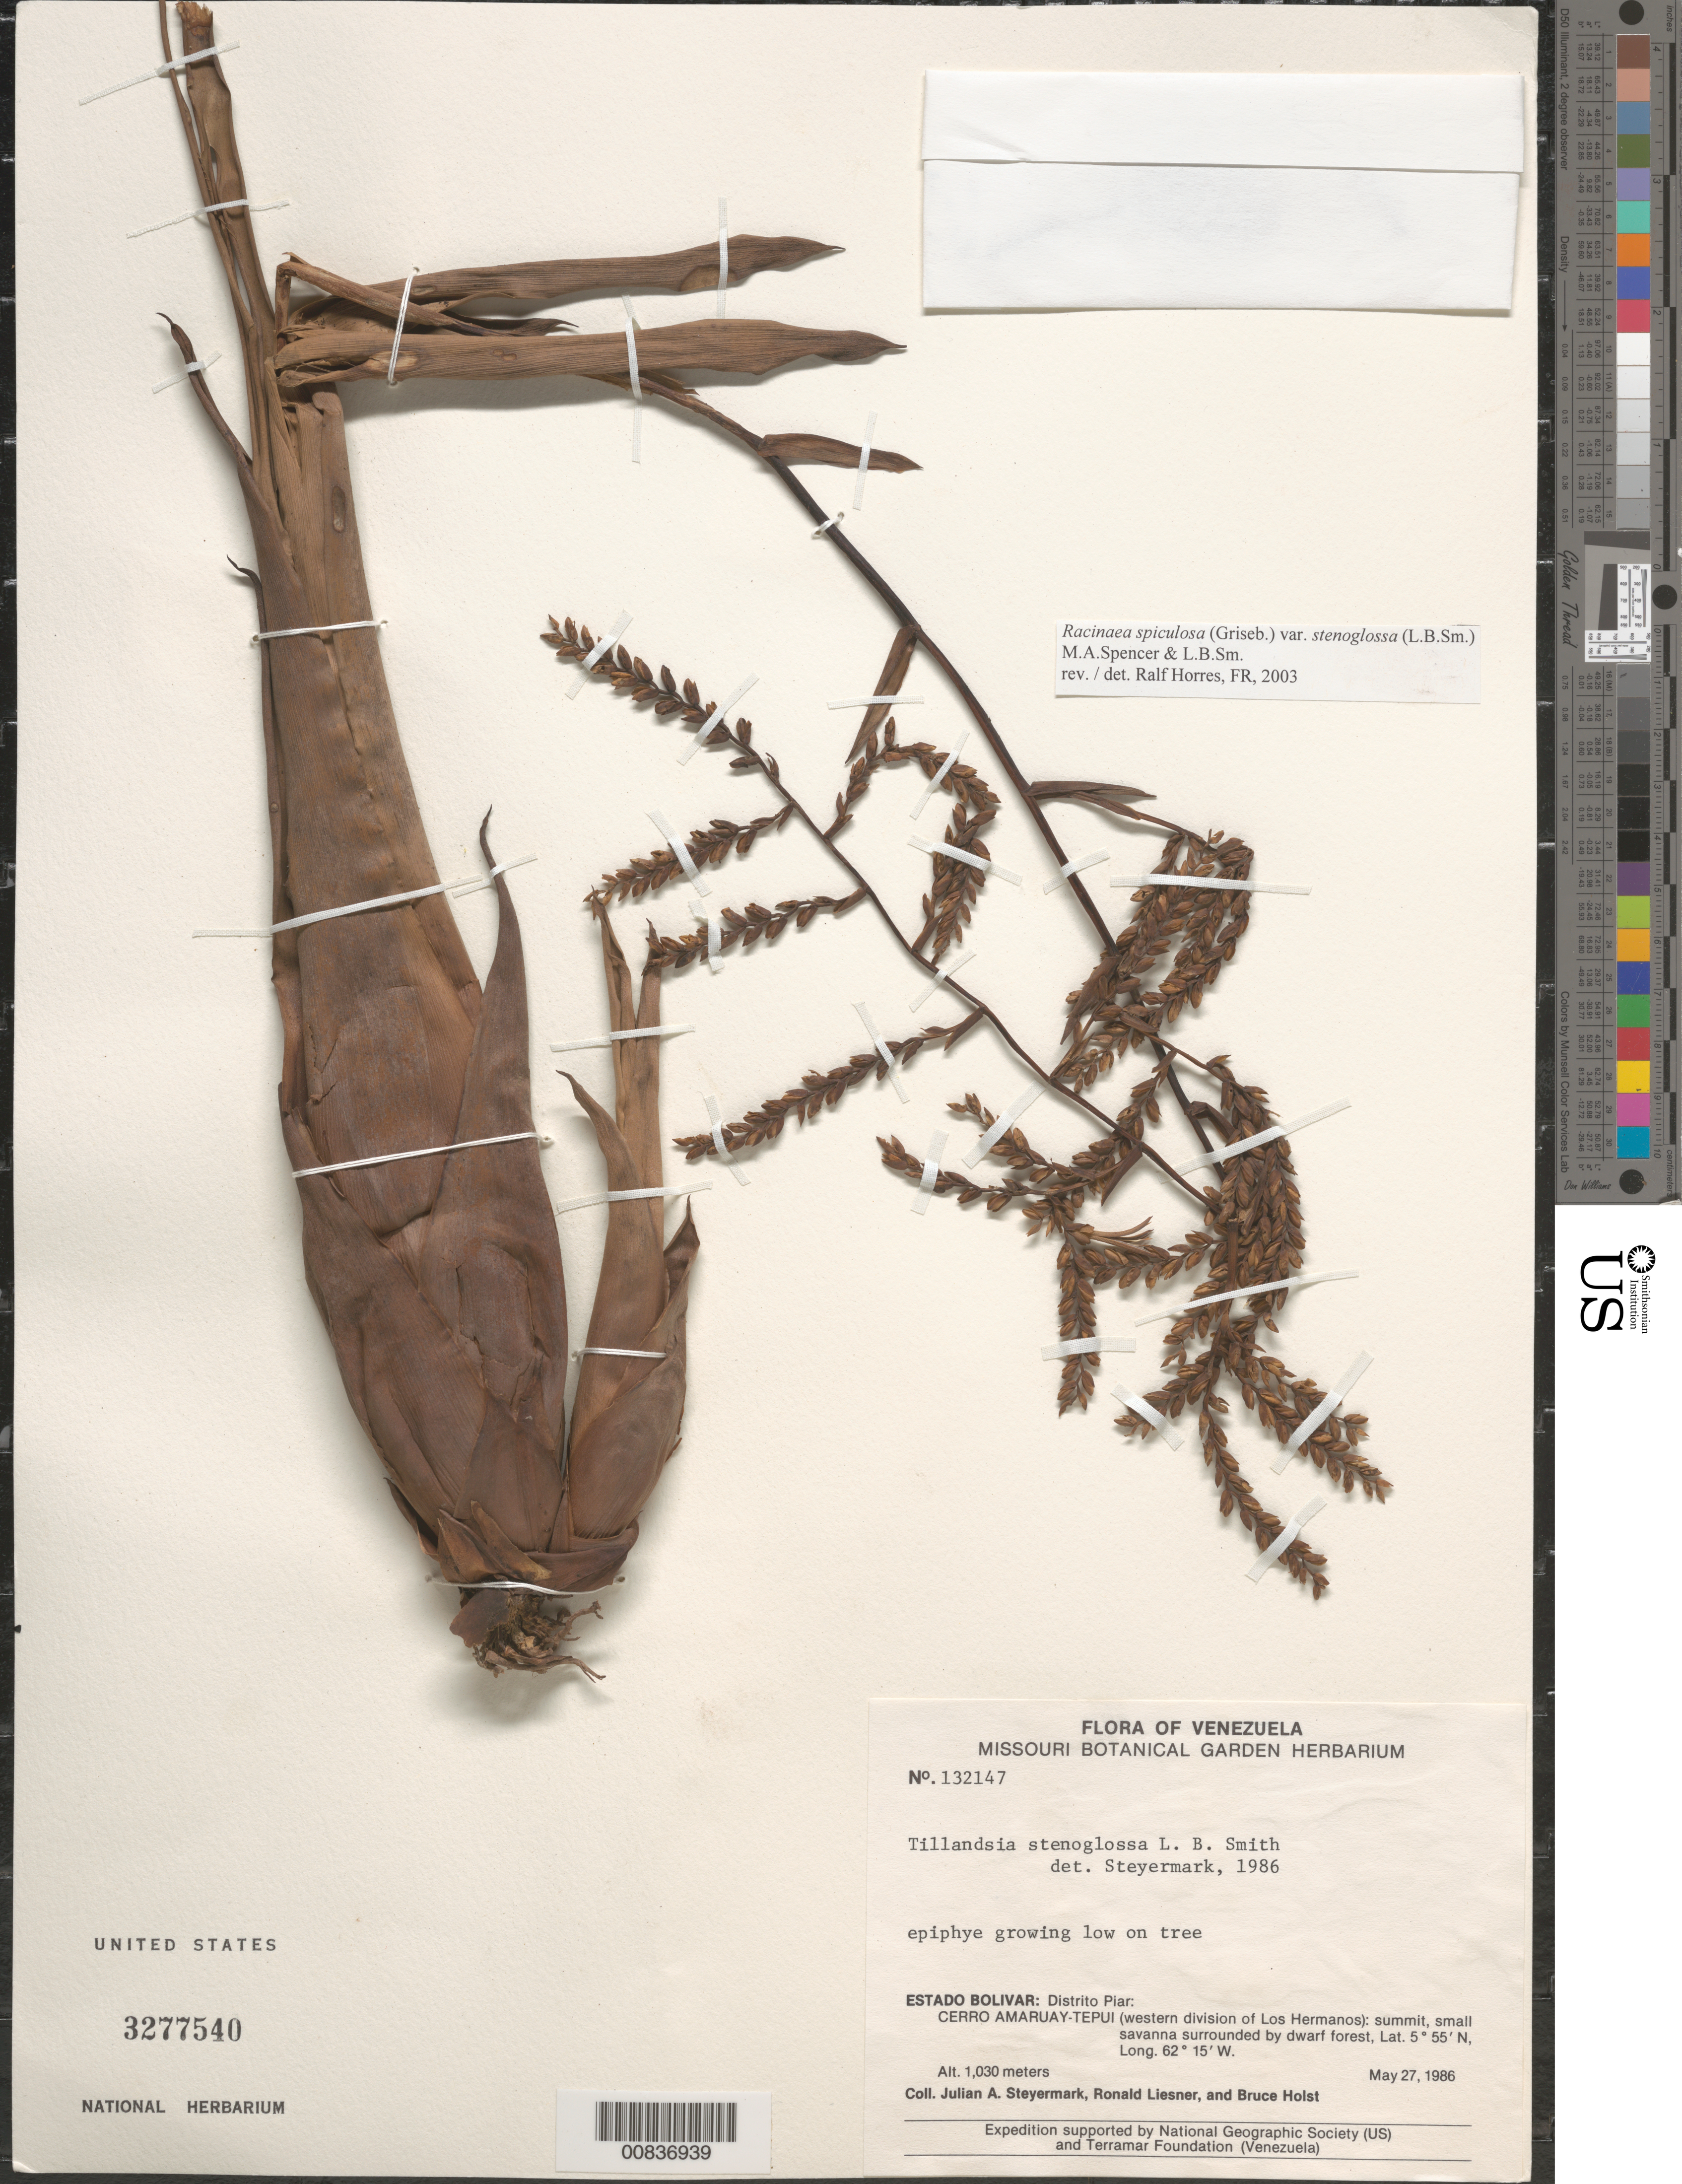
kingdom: Plantae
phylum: Tracheophyta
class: Liliopsida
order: Poales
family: Bromeliaceae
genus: Racinaea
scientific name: Racinaea spiculosa var. stenoglossa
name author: (L.B. Sm.) M.A. Spencer & L.B. Sm.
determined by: Horres, R.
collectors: J. Steyermark, R. L. Liesner & B. Holst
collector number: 132147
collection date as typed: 27-May-86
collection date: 1986-05-27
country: Venezuela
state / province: Bolívar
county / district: Piar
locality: Cerro Amaruay-tepuí (western division of Los Hermanos)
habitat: Small savanna surrounded by dwarf forest, growing on low tree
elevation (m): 1030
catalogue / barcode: US 3277540